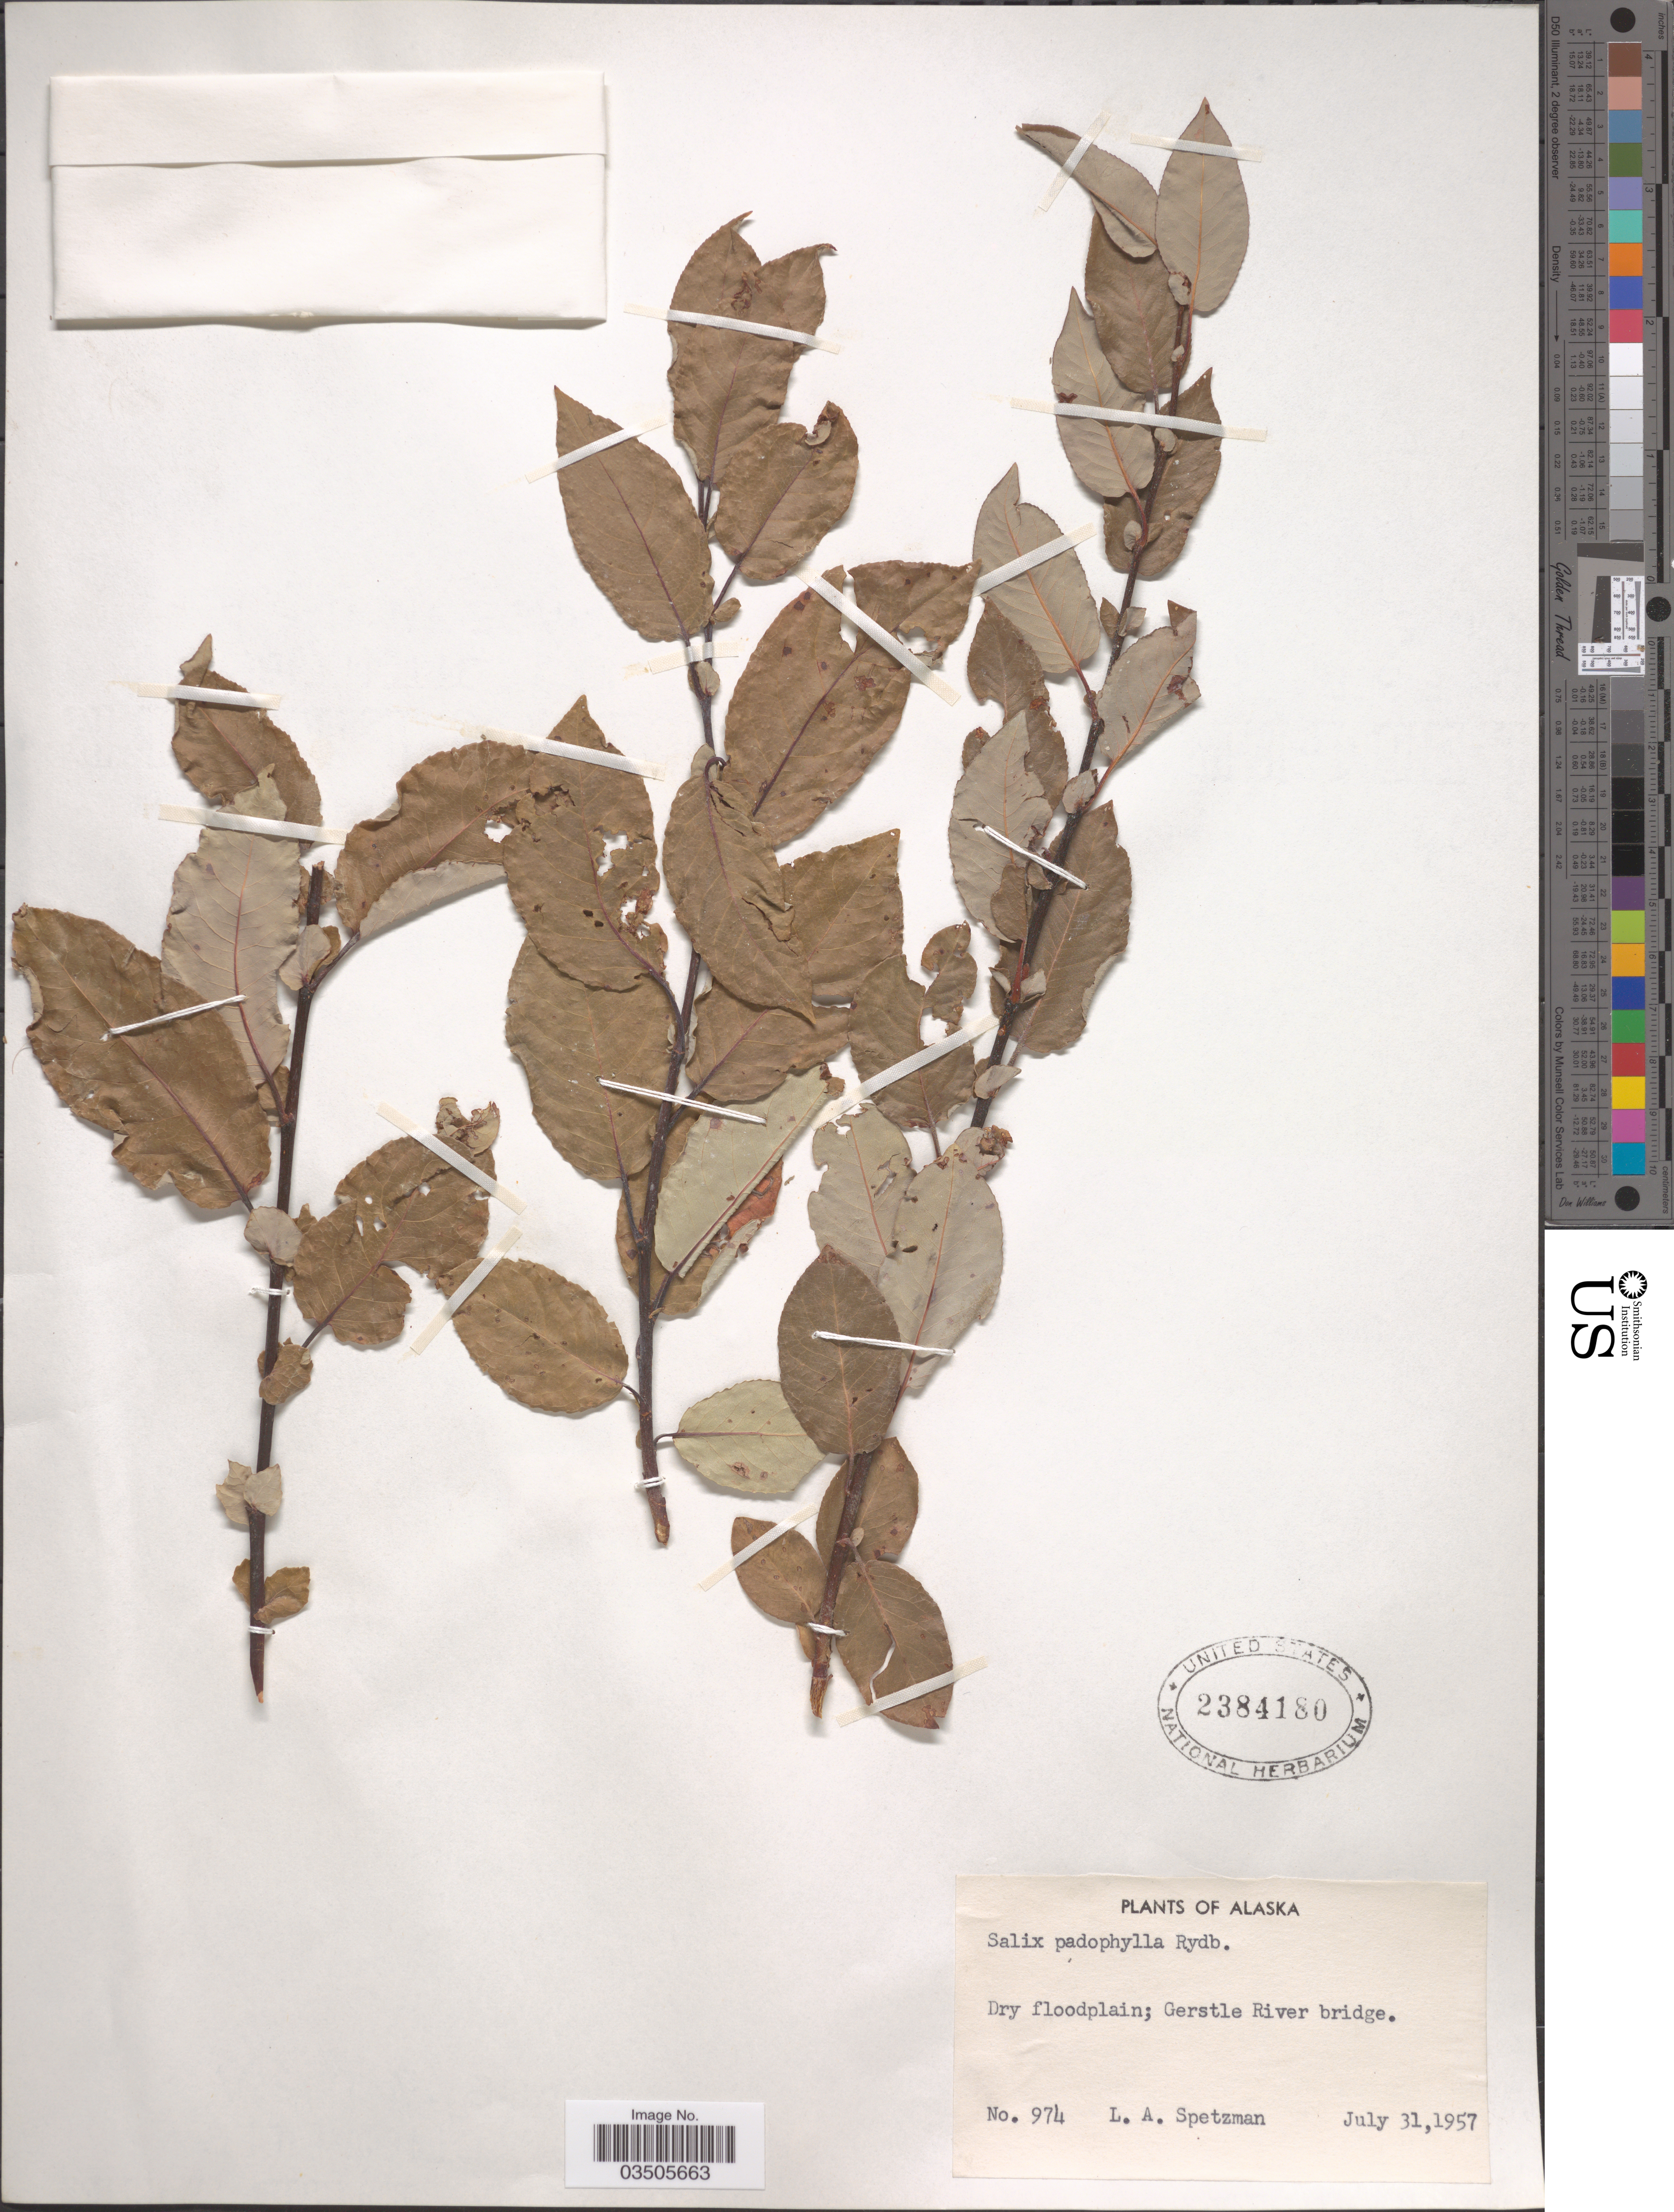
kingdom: Plantae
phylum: Tracheophyta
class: Magnoliopsida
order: Malpighiales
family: Salicaceae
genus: Salix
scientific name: Salix pulchra var. yukonensis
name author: C.K. Schneid.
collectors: L. Spetzman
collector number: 974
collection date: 1957-07-31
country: United States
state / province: Alaska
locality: Dry floodplain; Gerstle River bridge.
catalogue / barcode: US 2384180